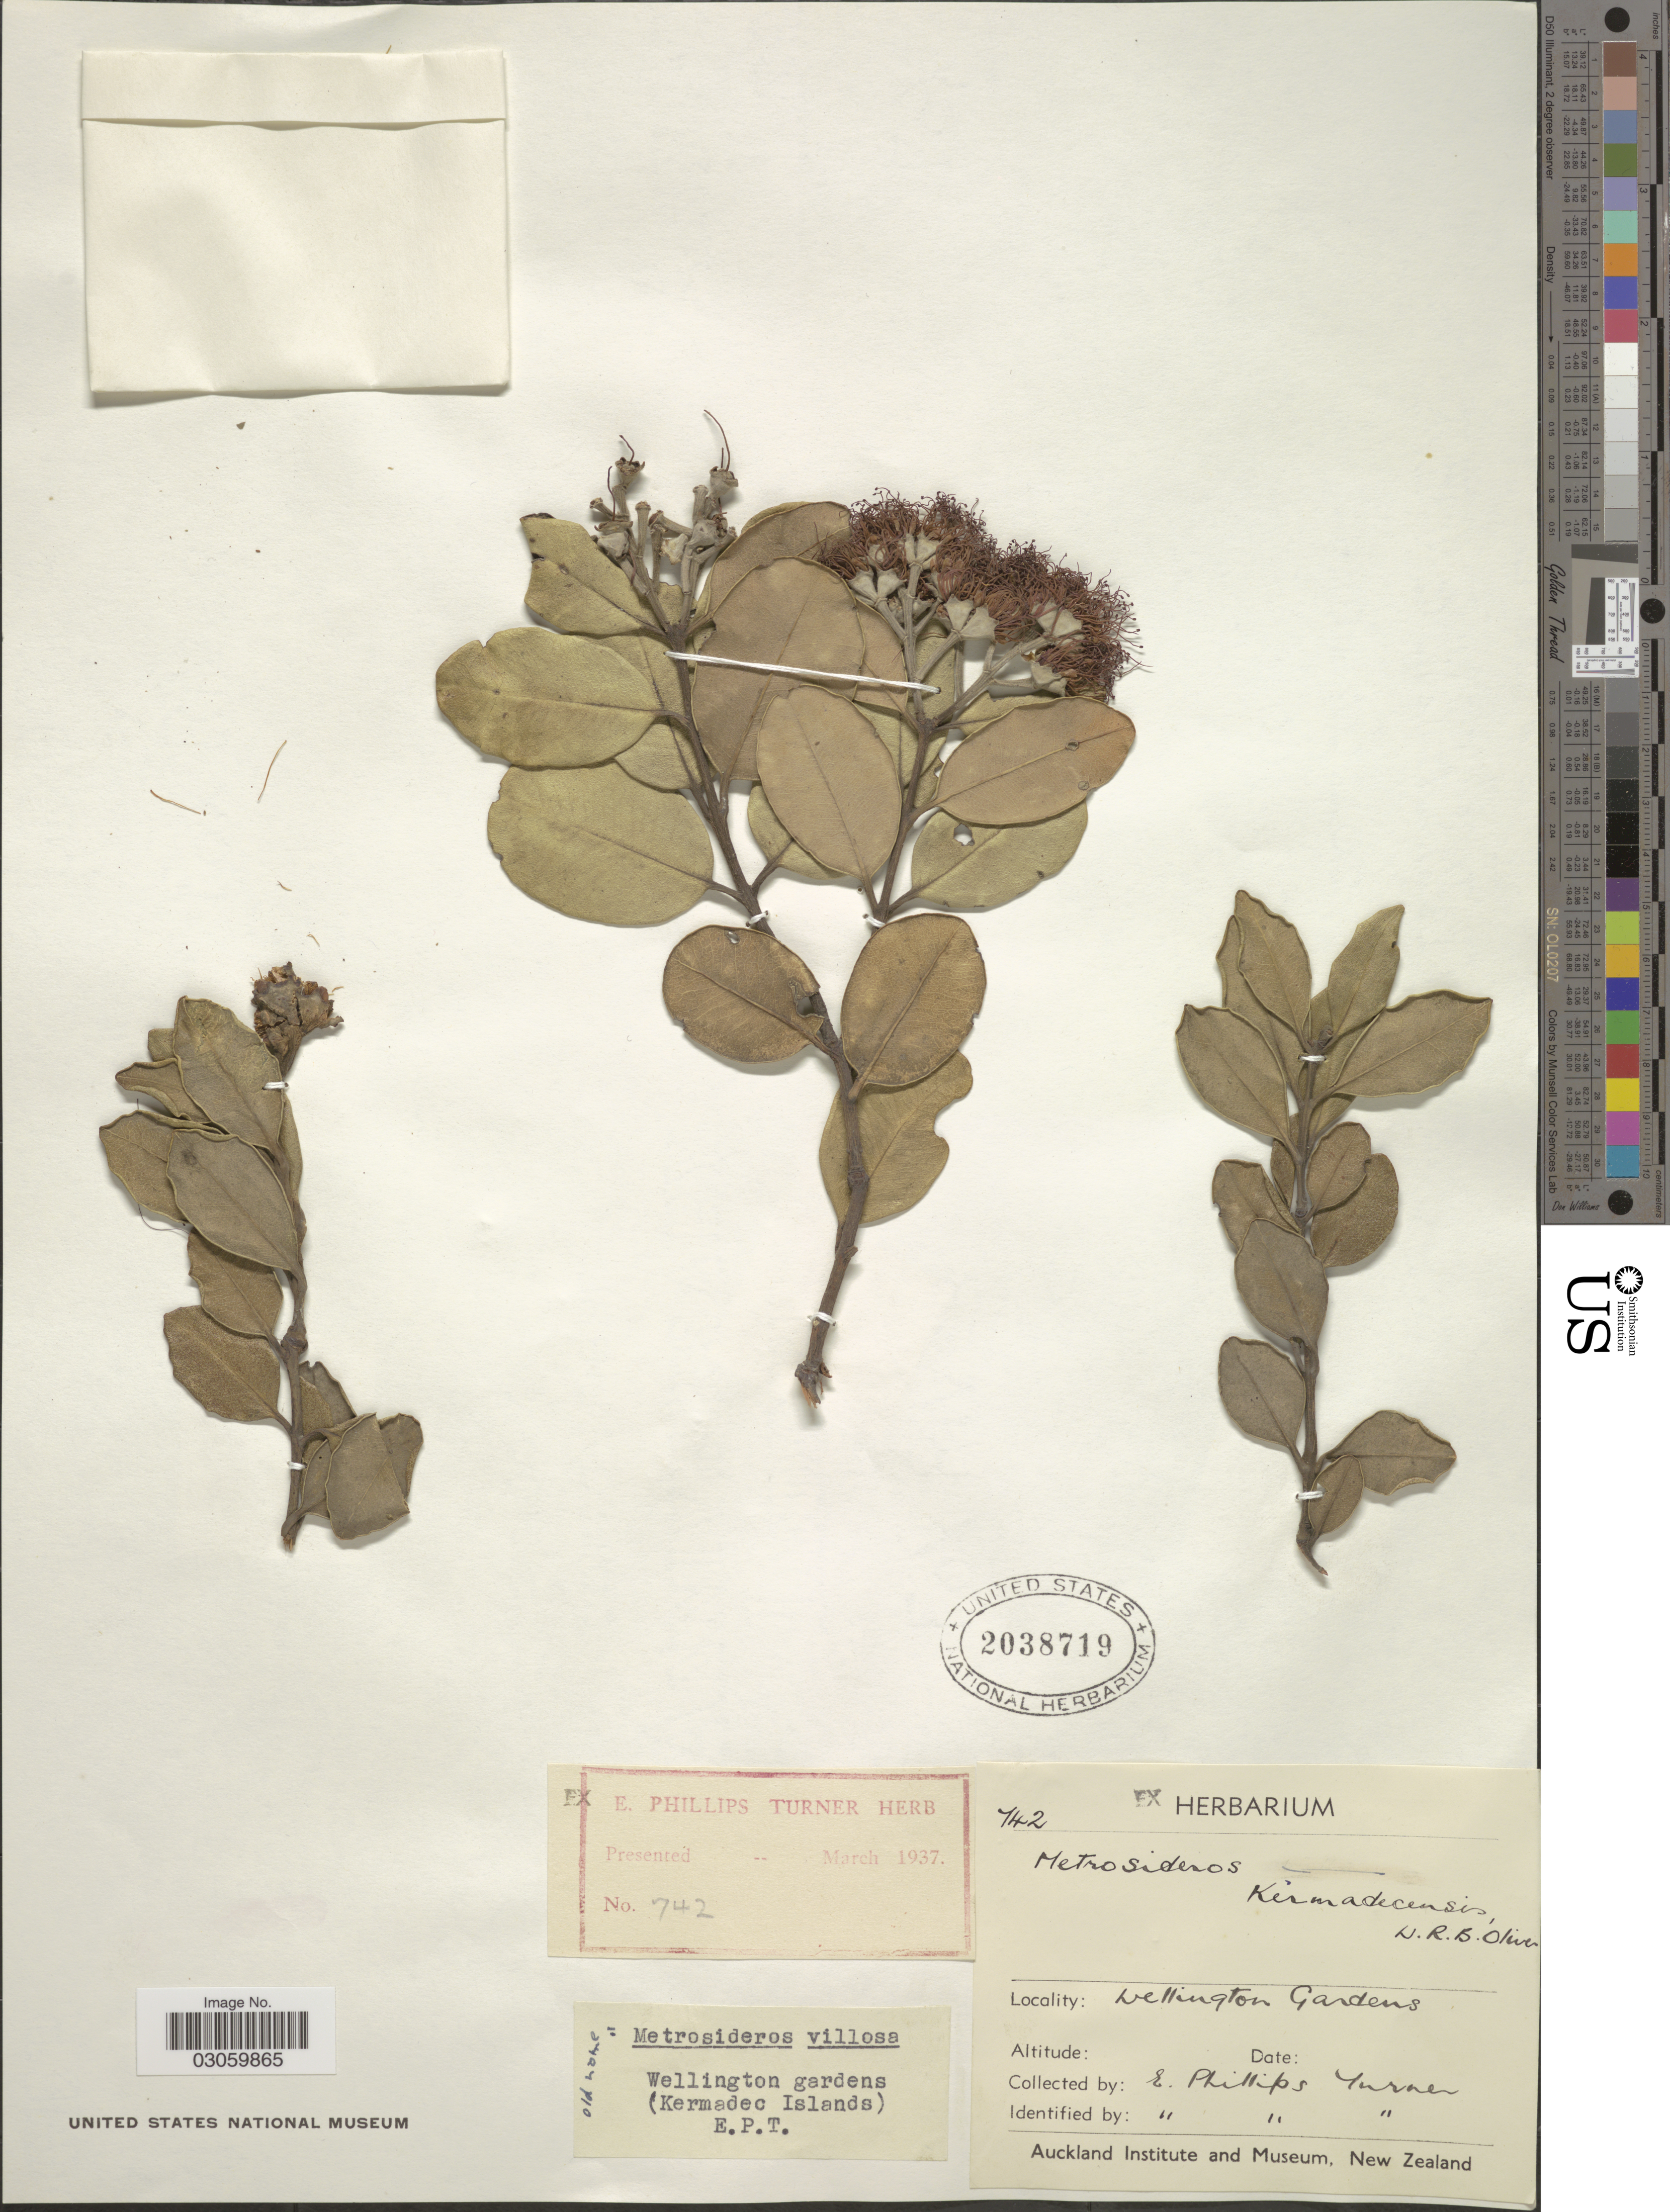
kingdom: Plantae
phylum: Tracheophyta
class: Magnoliopsida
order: Myrtales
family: Myrtaceae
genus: Metrosideros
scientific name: Metrosideros villosa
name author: (L. f.) Sm.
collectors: E. Turner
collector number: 742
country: New Zealand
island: Kermadec Is.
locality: Wellington Gardens (Kermadec Islands).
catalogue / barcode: US 2038719